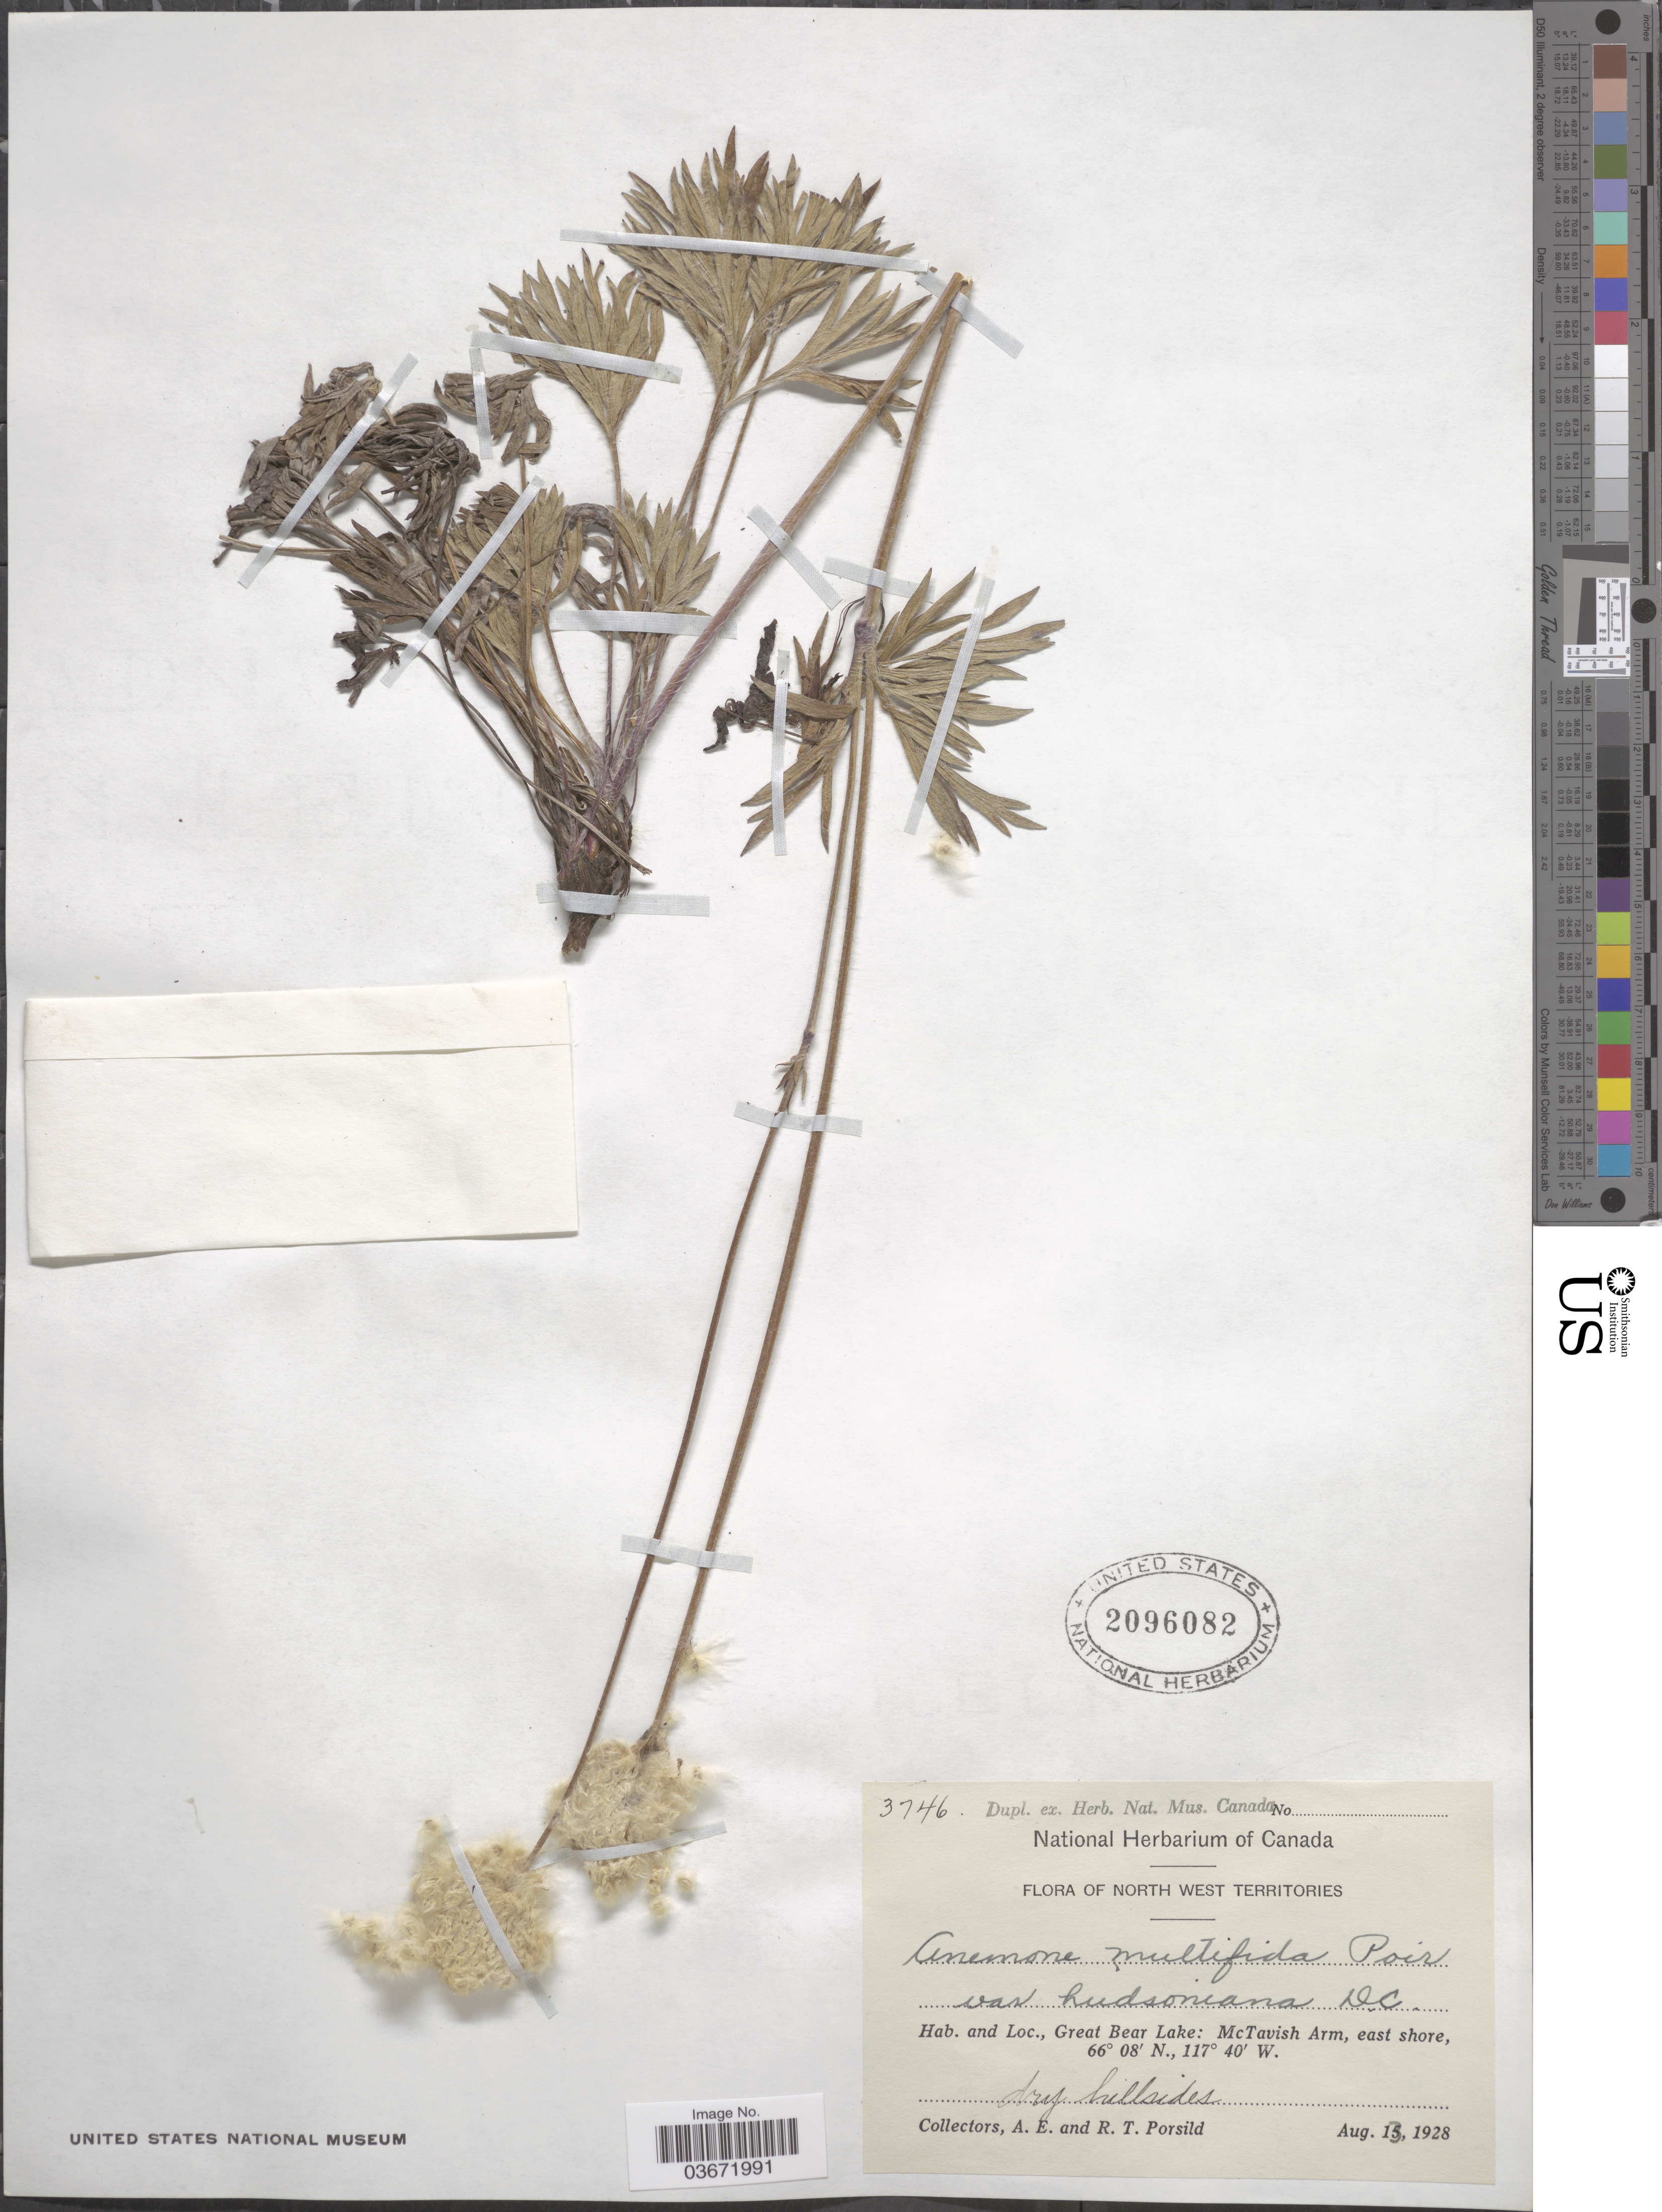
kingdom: Plantae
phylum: Tracheophyta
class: Magnoliopsida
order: Ranunculales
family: Ranunculaceae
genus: Anemone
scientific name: Anemone multifida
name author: Poir.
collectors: A. E. Porsild & R. T. Porsild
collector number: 3746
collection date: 1928-08-13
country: Canada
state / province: Northwest Territories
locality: Great Bear Lake: McTavish Arm, east shore.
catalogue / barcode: US 2096082